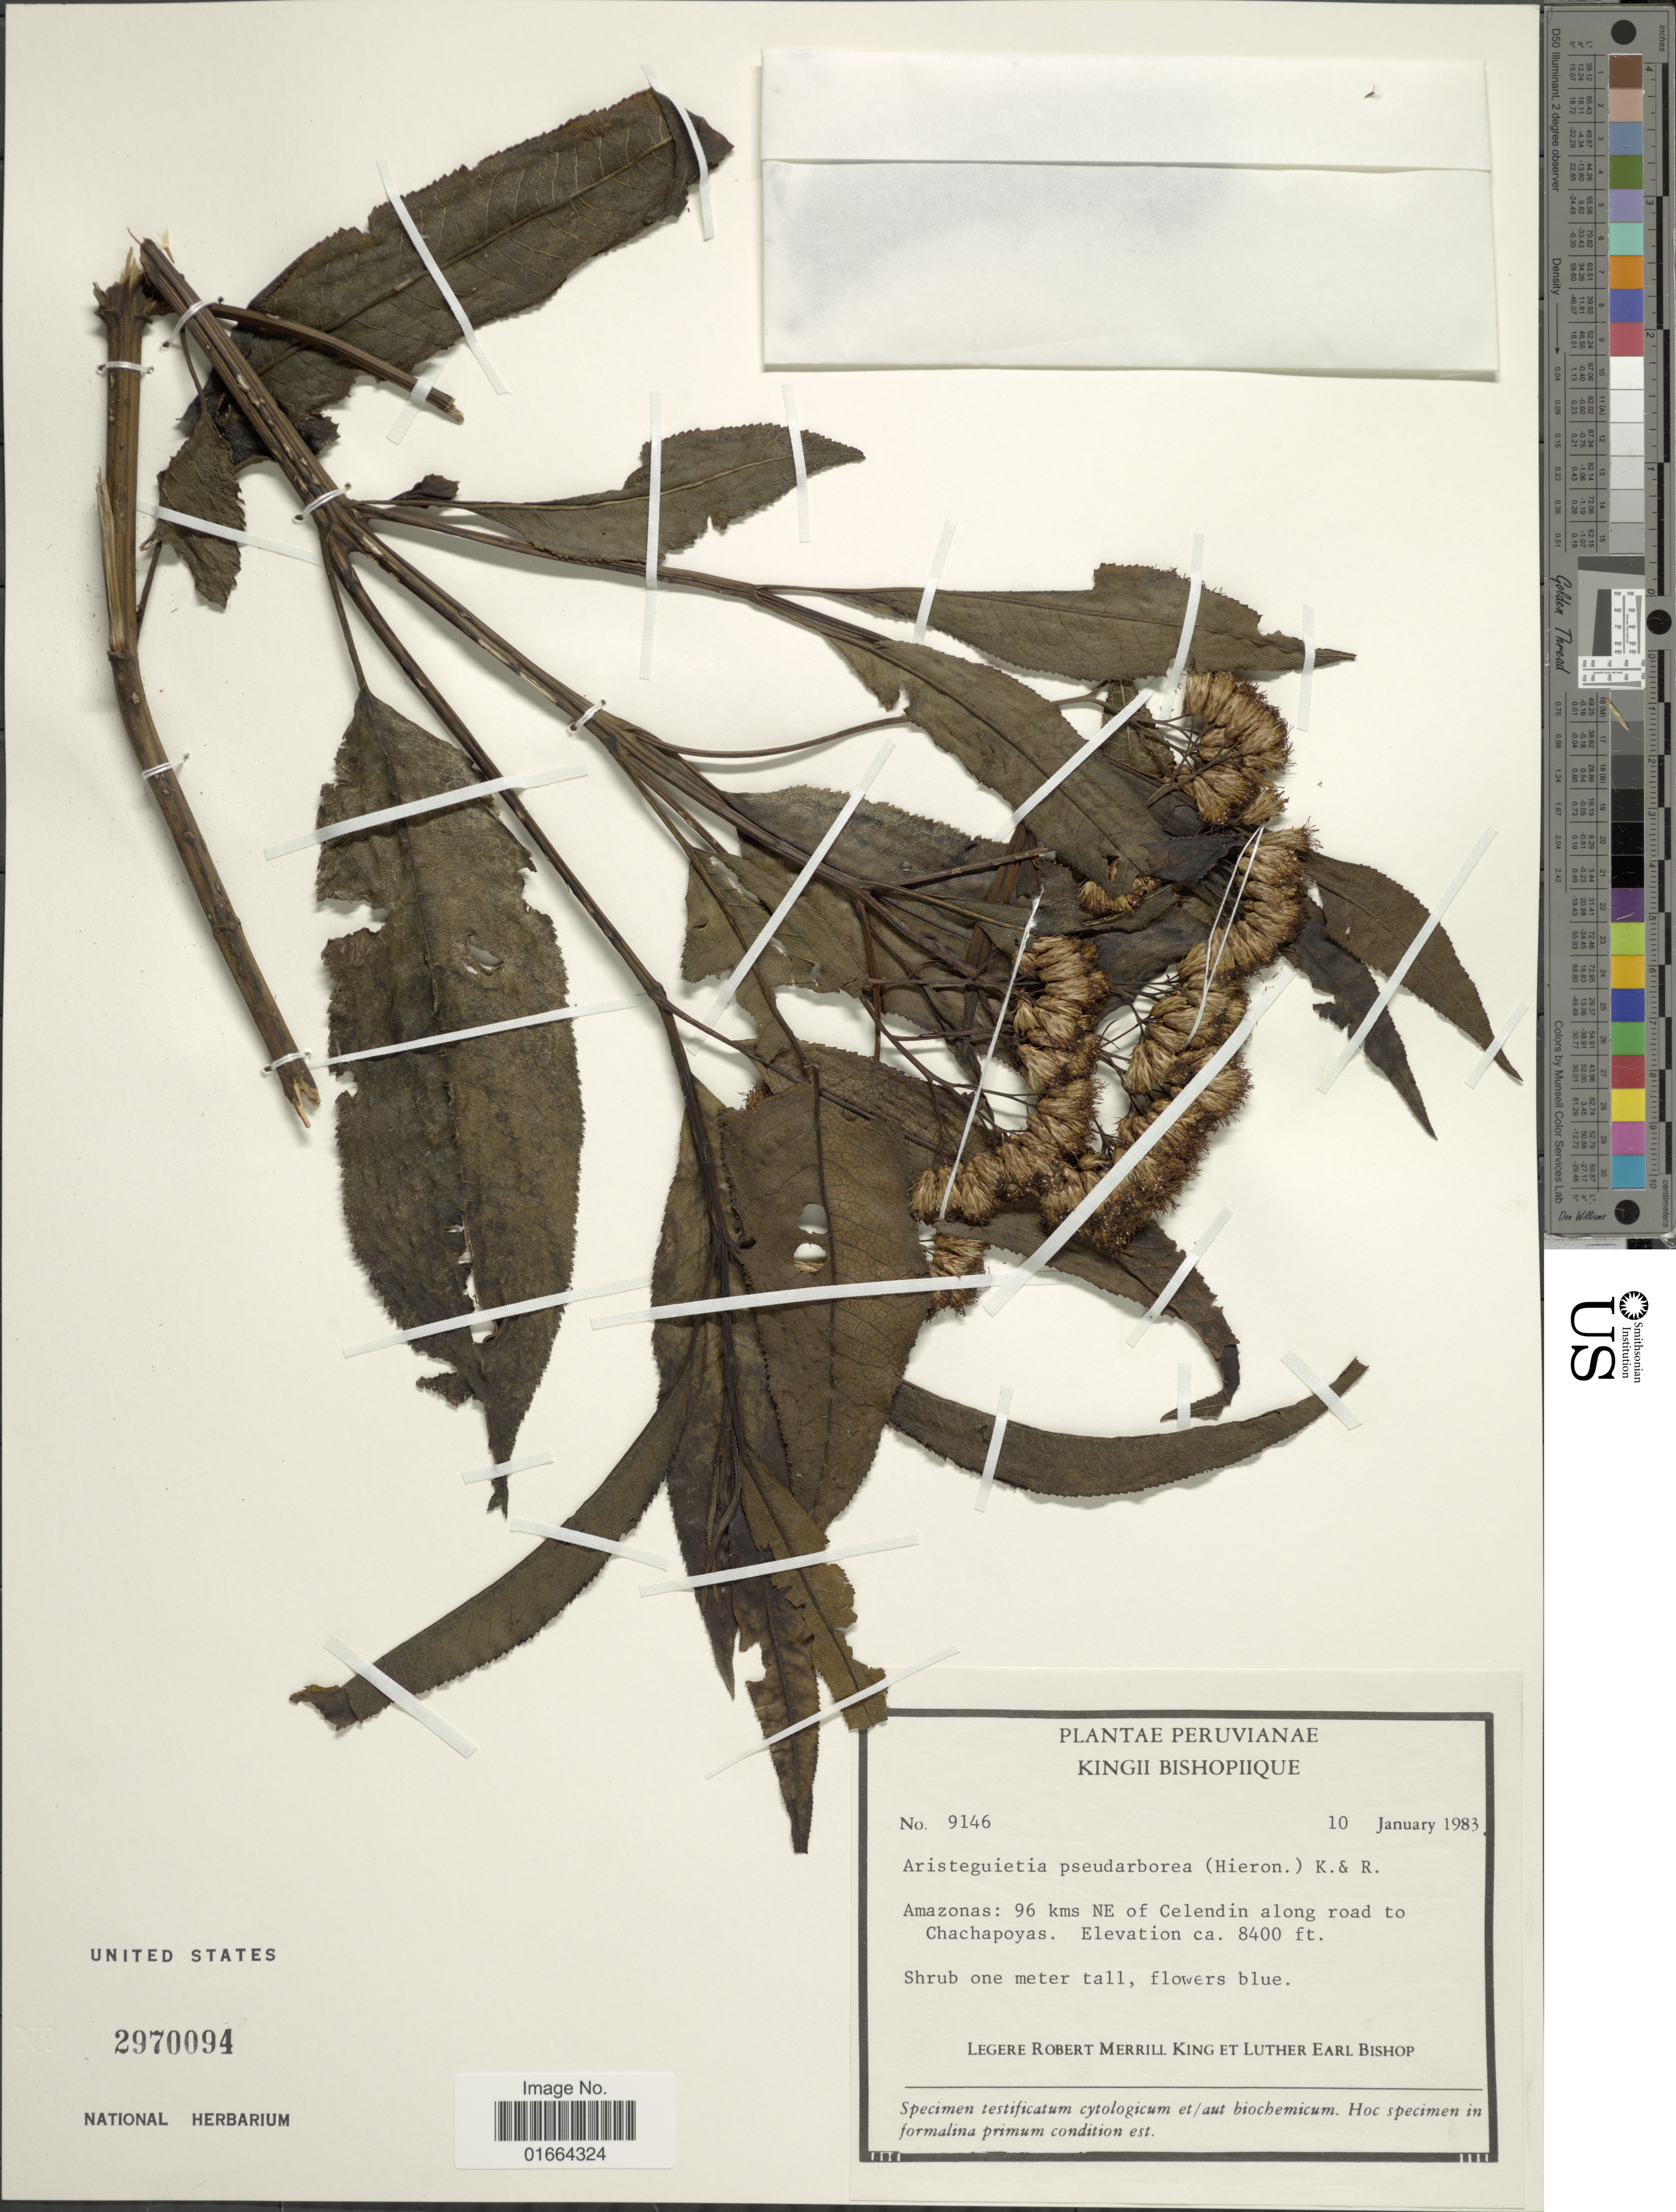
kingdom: Plantae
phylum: Tracheophyta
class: Magnoliopsida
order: Asterales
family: Asteraceae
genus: Aristeguietia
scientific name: Aristeguietia pseudarborea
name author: (Hieron.) R.M. King & H. Rob.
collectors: R. M. King & L. E. Bishop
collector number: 9146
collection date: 1983-01-10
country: Peru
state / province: Amazonas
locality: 96 kms NE of Celendin along road to Chachapoyas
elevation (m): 2560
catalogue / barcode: US 2970094